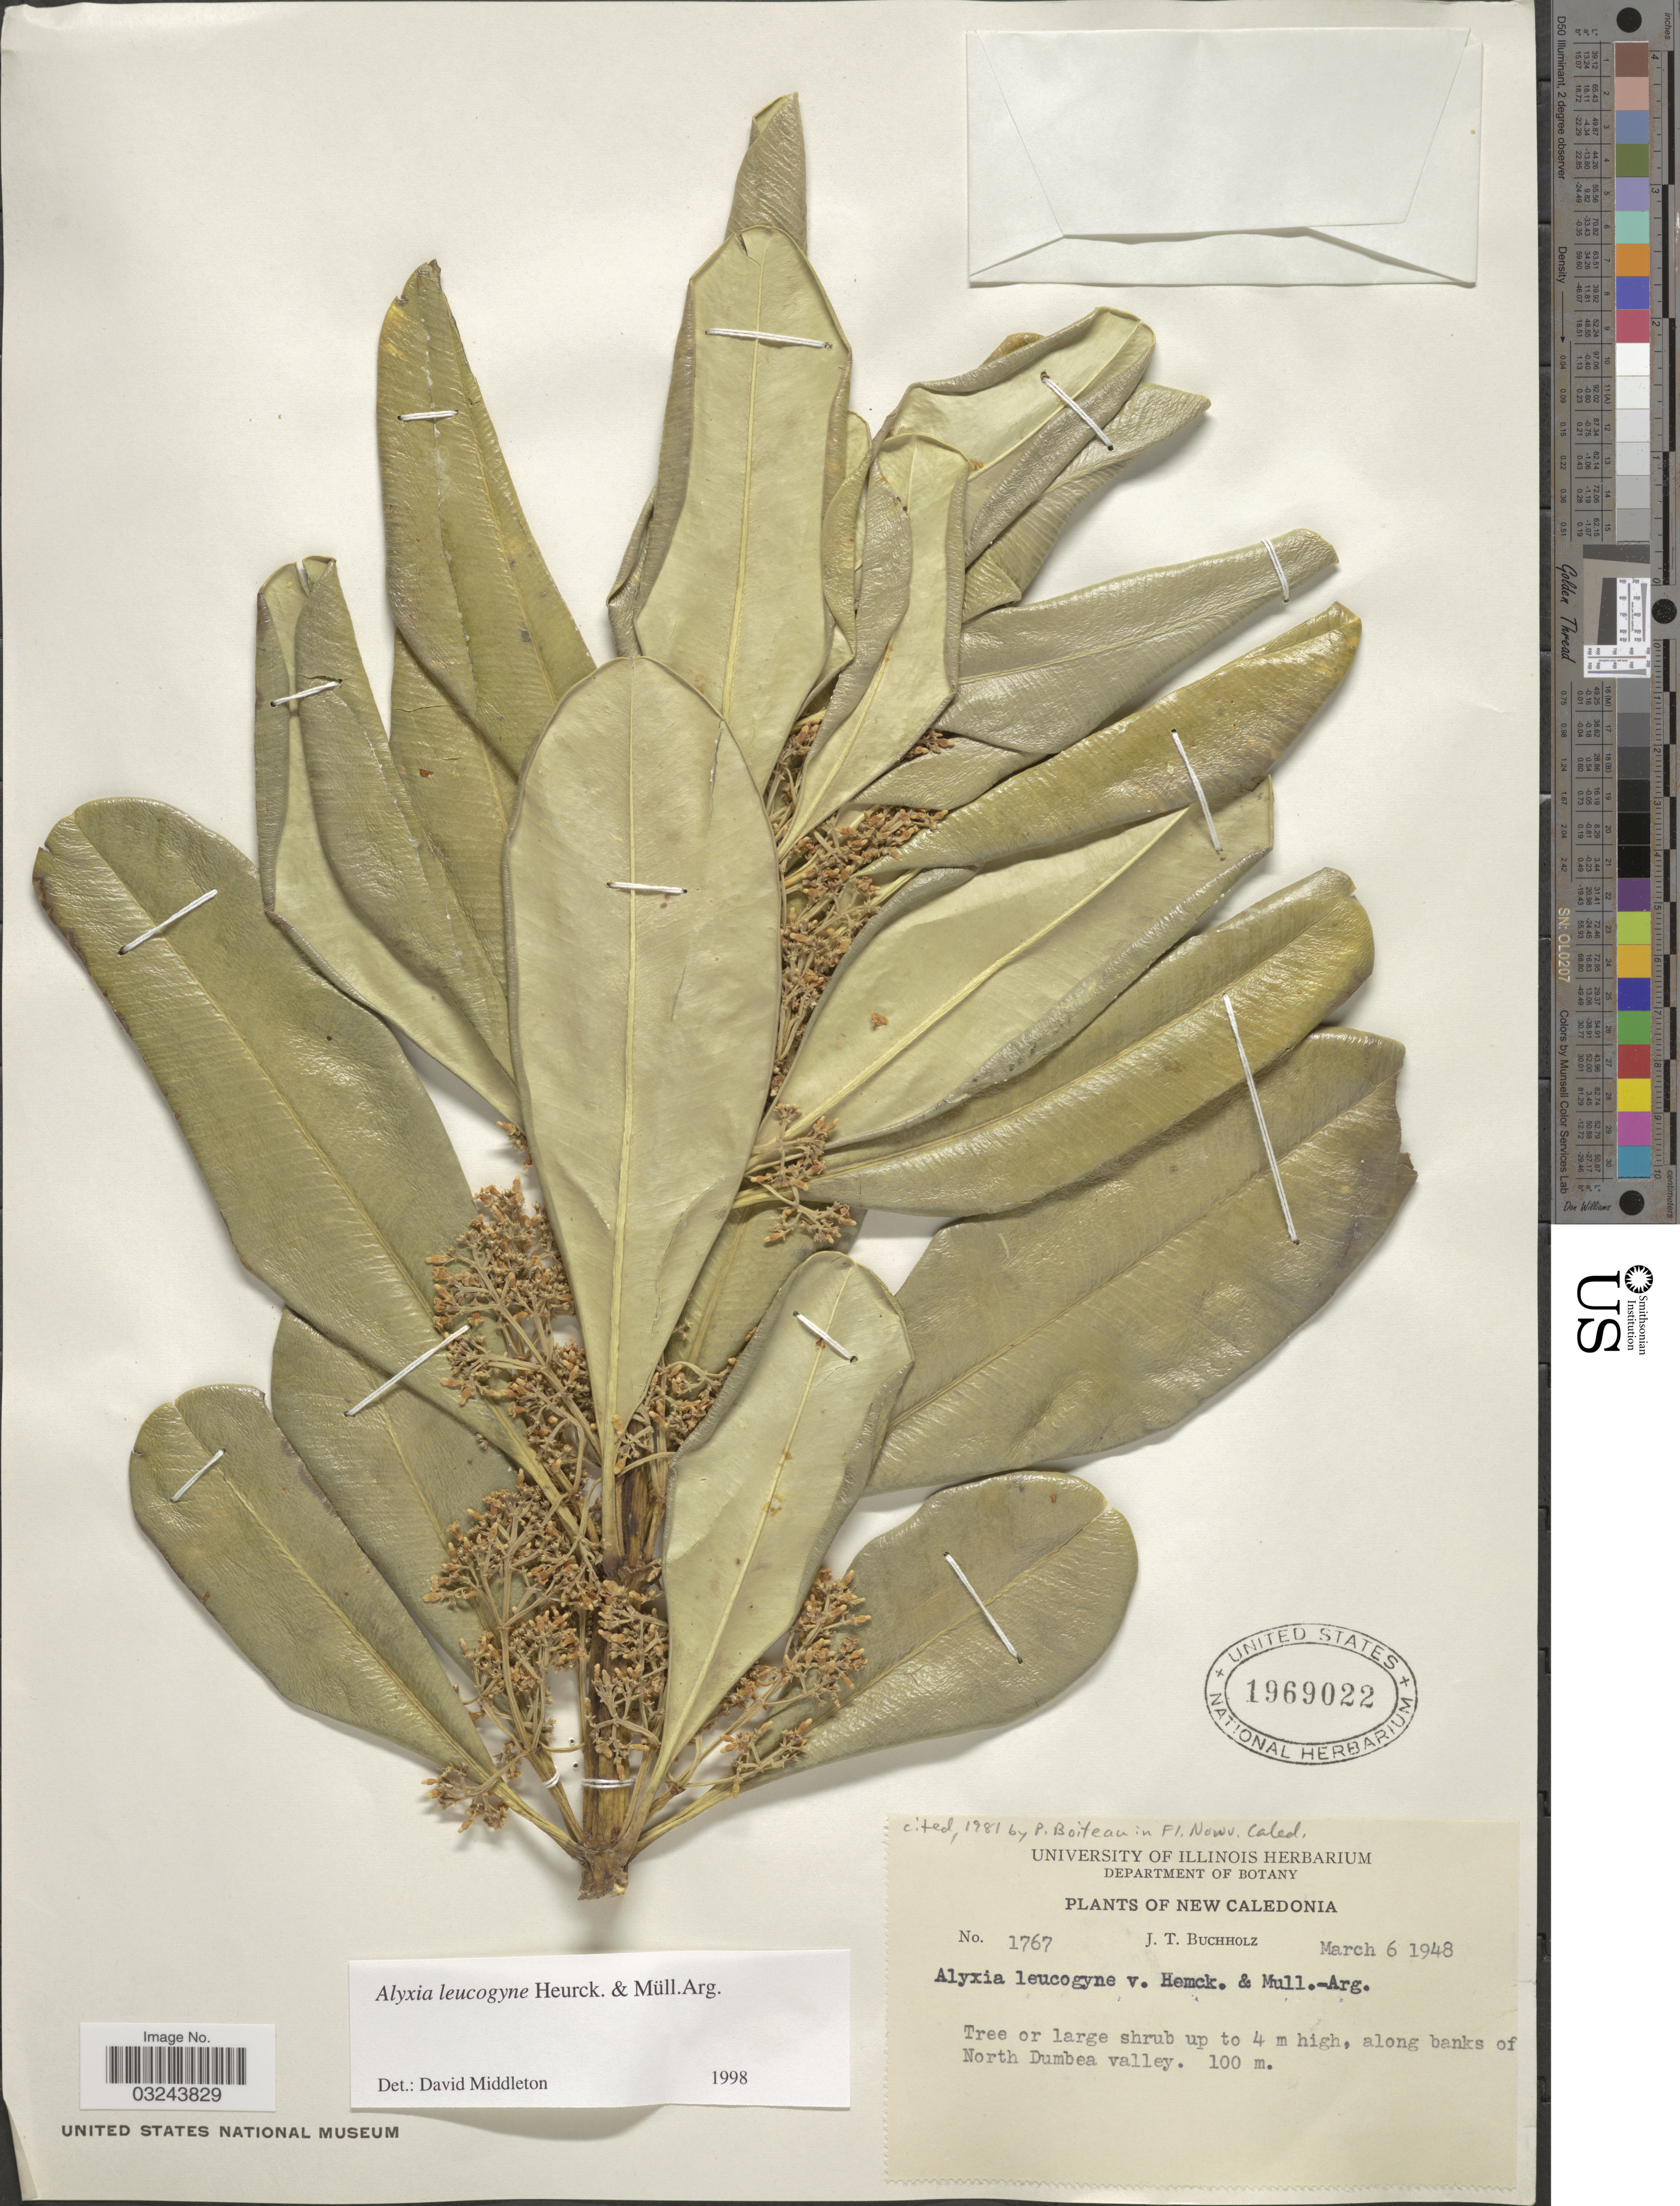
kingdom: Plantae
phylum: Tracheophyta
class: Magnoliopsida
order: Gentianales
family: Apocynaceae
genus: Alyxia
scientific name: Alyxia leucogyne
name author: Van Heurck & Müll. Arg.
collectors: J. T. Buchholz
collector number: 1767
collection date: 1948-03-06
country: New Caledonia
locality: Along banks of North Dumbea valley.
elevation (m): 100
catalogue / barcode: US 1969022